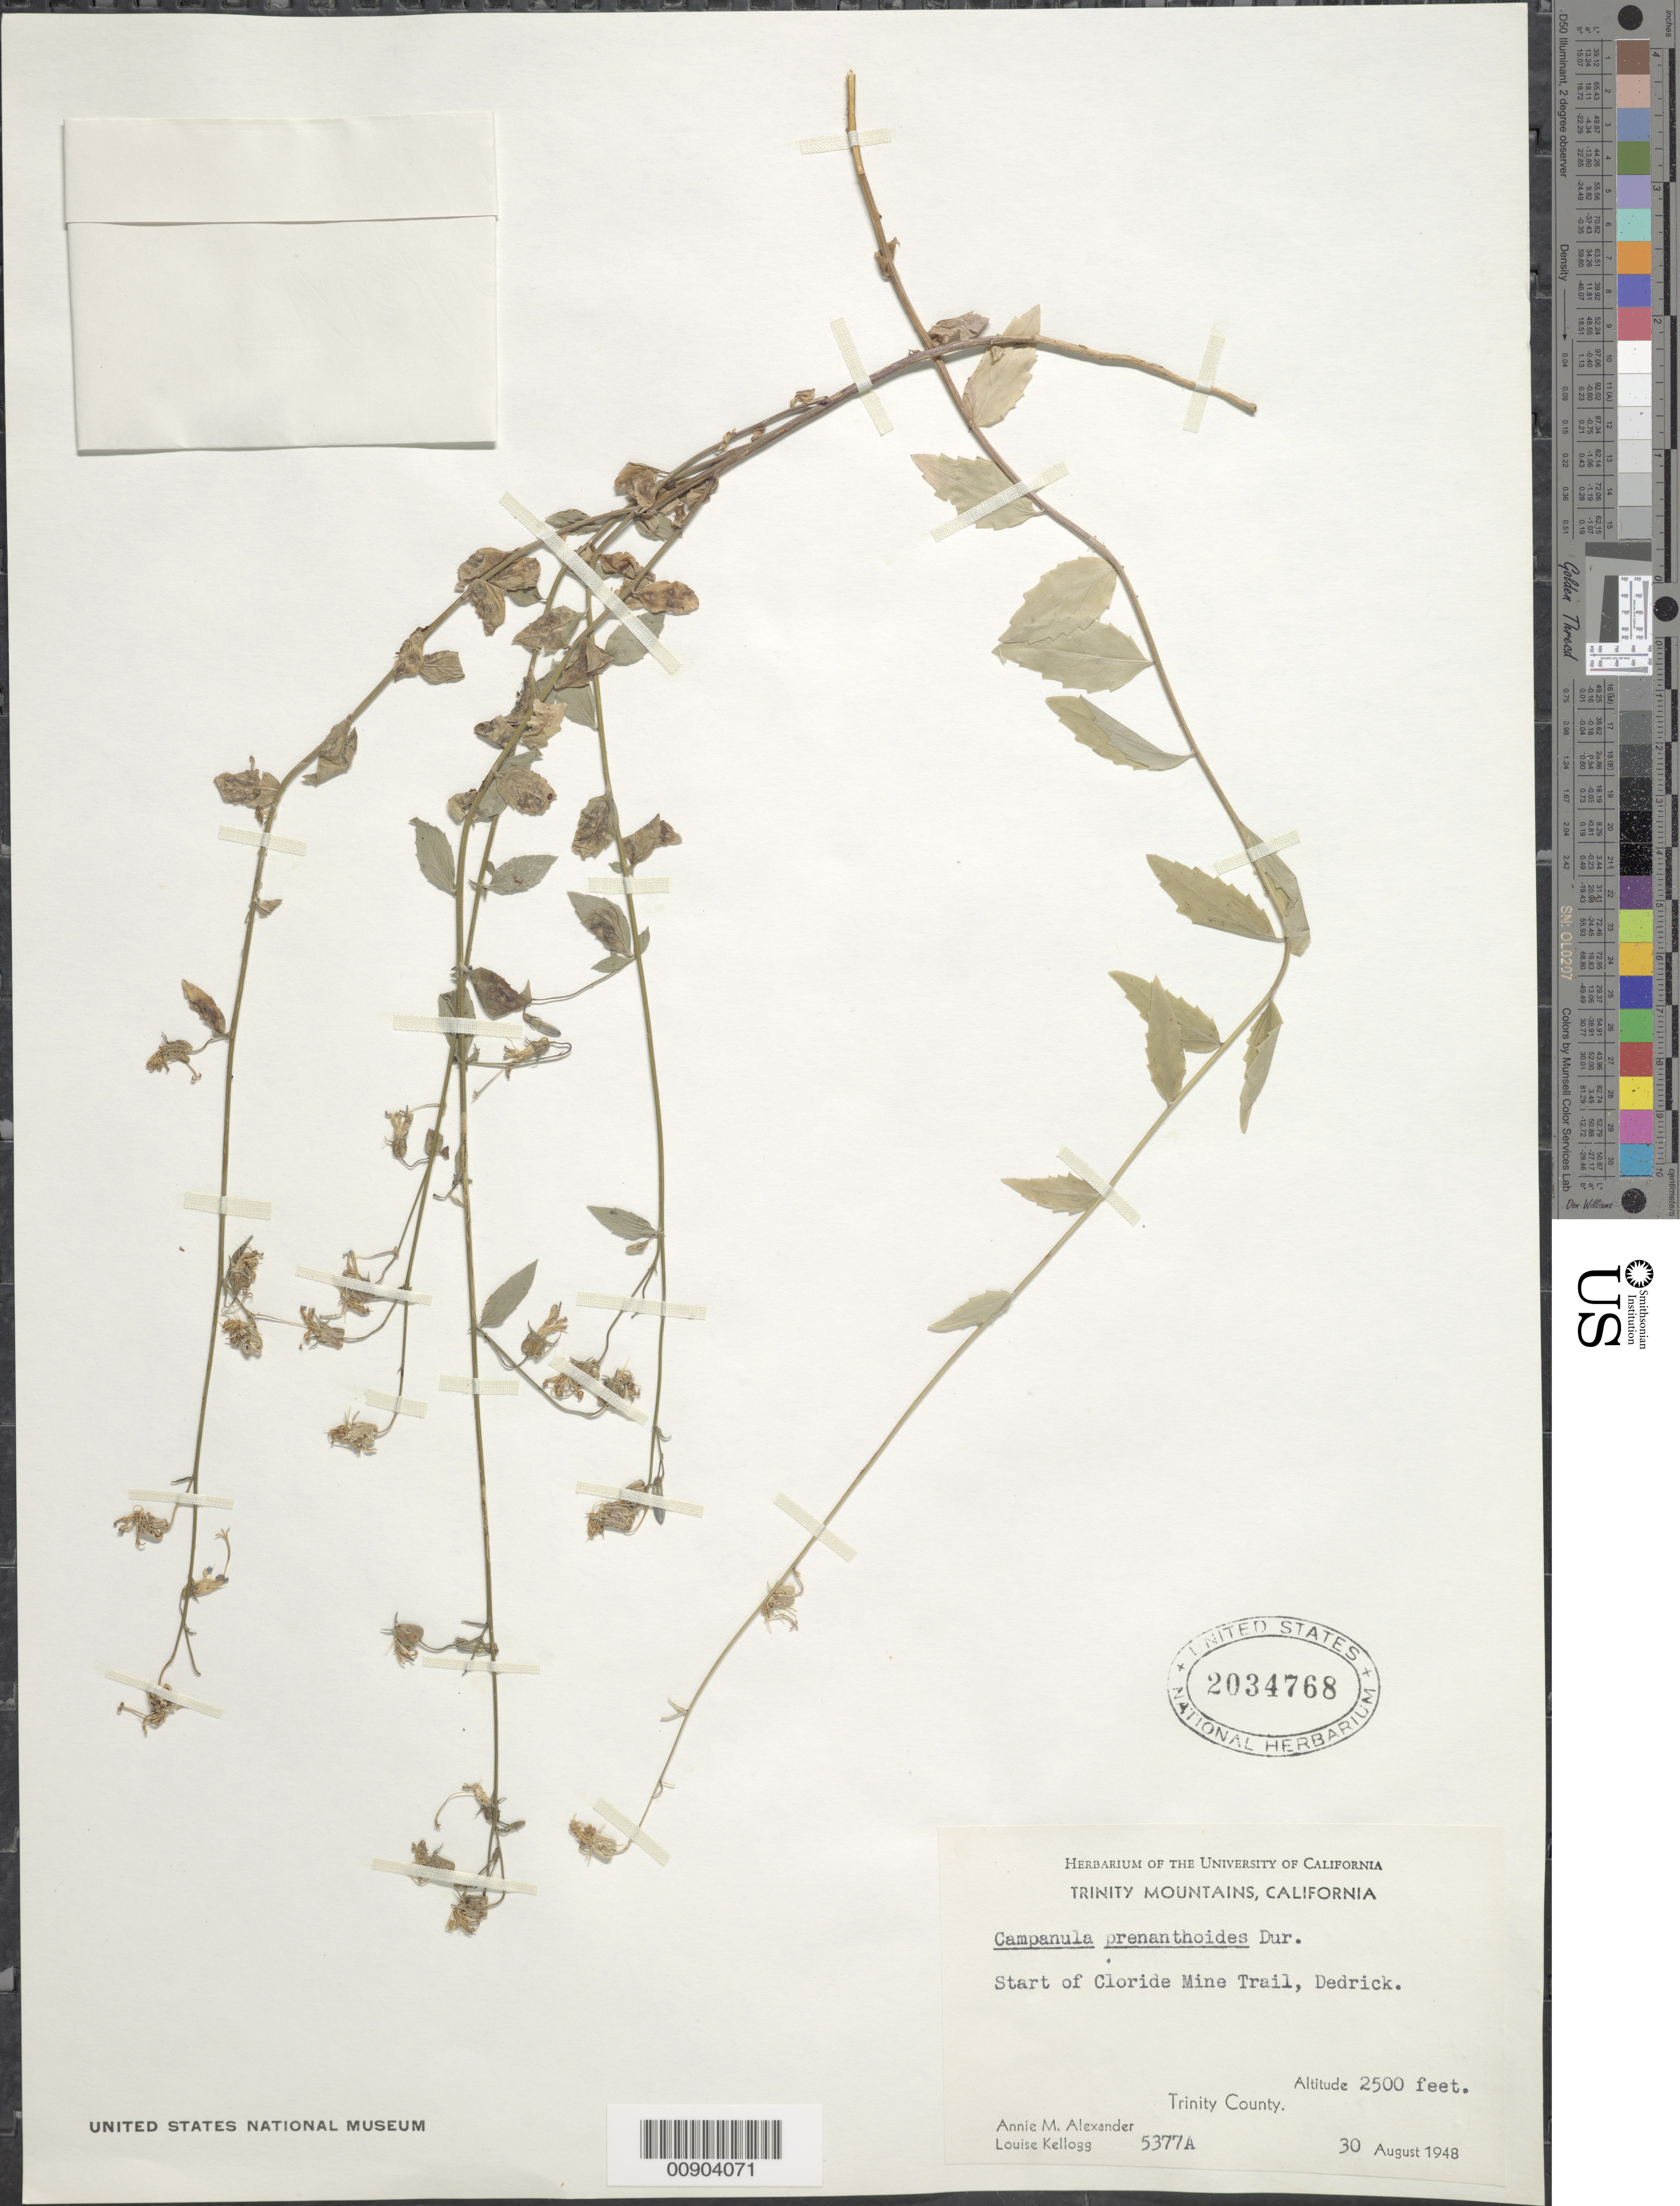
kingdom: Plantae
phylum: Tracheophyta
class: Magnoliopsida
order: Asterales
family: Campanulaceae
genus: Campanula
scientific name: Campanula prenanthoides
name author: Durand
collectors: A. M. Alexander & L. Kellogg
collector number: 5377A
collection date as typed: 30 Aug 1948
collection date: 1948-08-30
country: United States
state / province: California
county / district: Trinity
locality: Start of Cloride Mine Trail, Dedrick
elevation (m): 762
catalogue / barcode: US 2034768